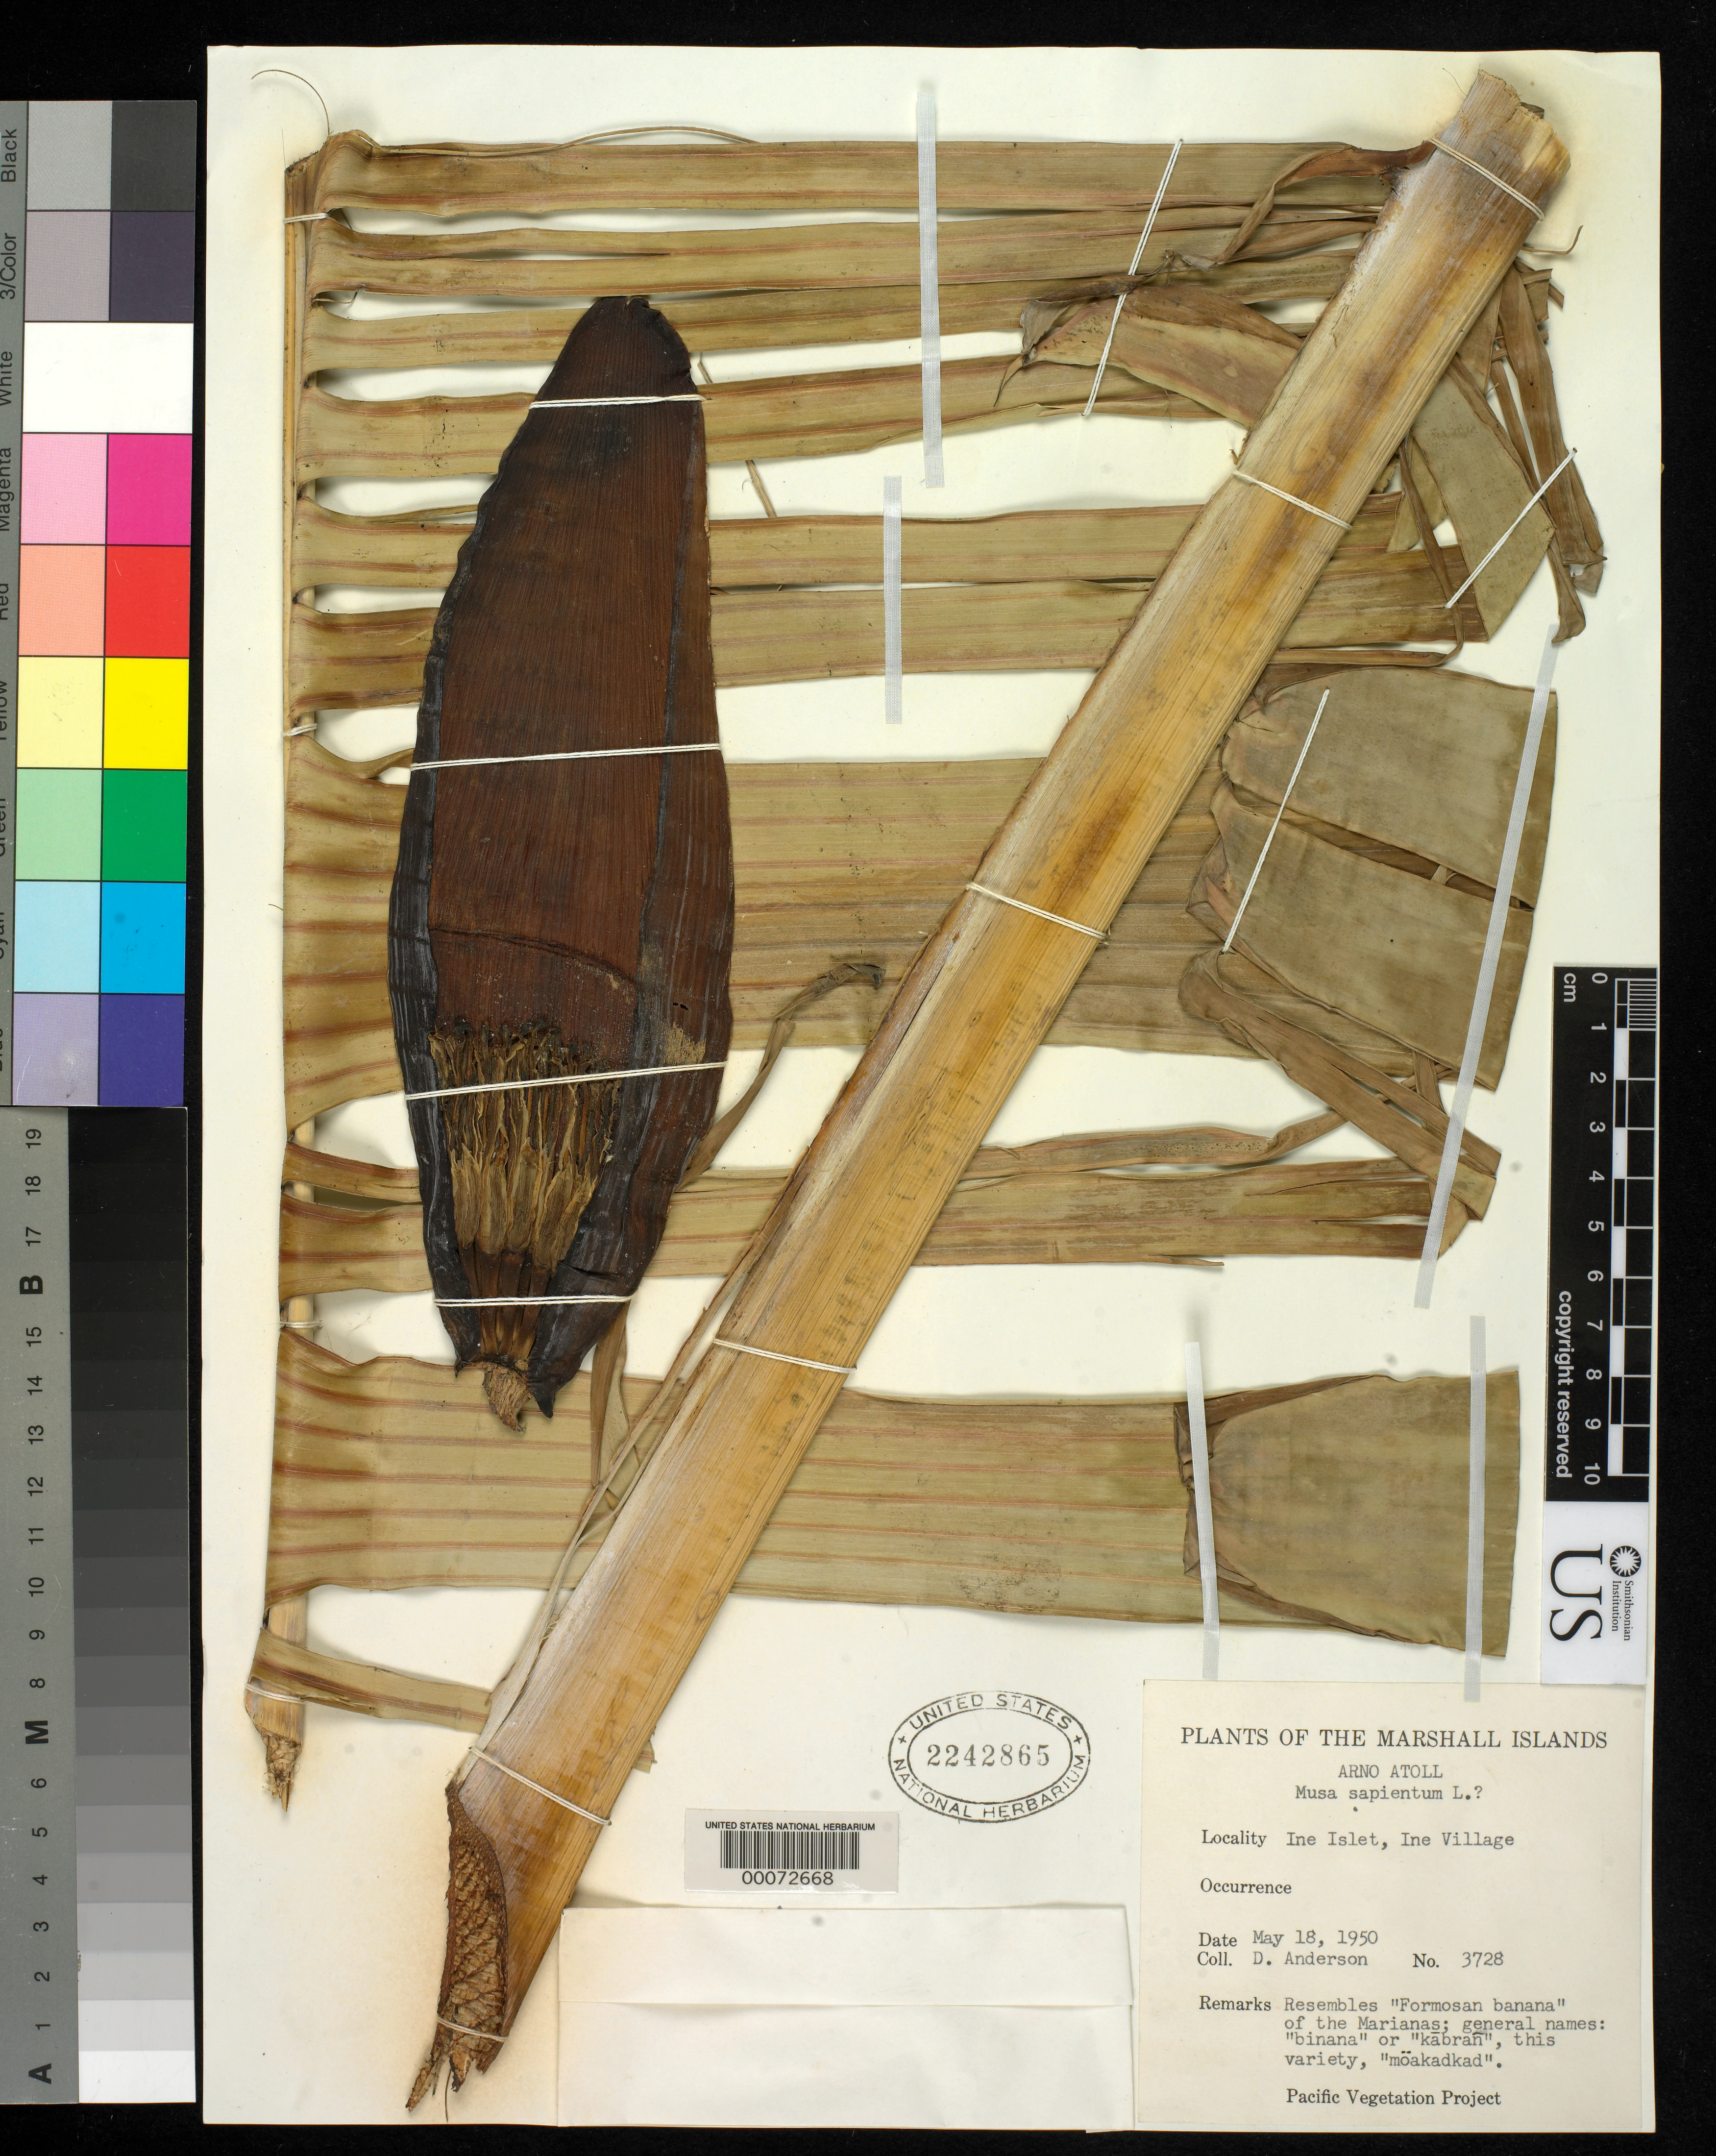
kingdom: Plantae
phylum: Tracheophyta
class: Liliopsida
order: Zingiberales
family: Musaceae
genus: Musa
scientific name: Musa x sapientum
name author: L.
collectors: D. Anderson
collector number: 3728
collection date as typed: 18 May 1950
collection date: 1950-05-18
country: Marshall Islands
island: Arno Atoll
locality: Ine Islet, Ine village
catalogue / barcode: US 2242865